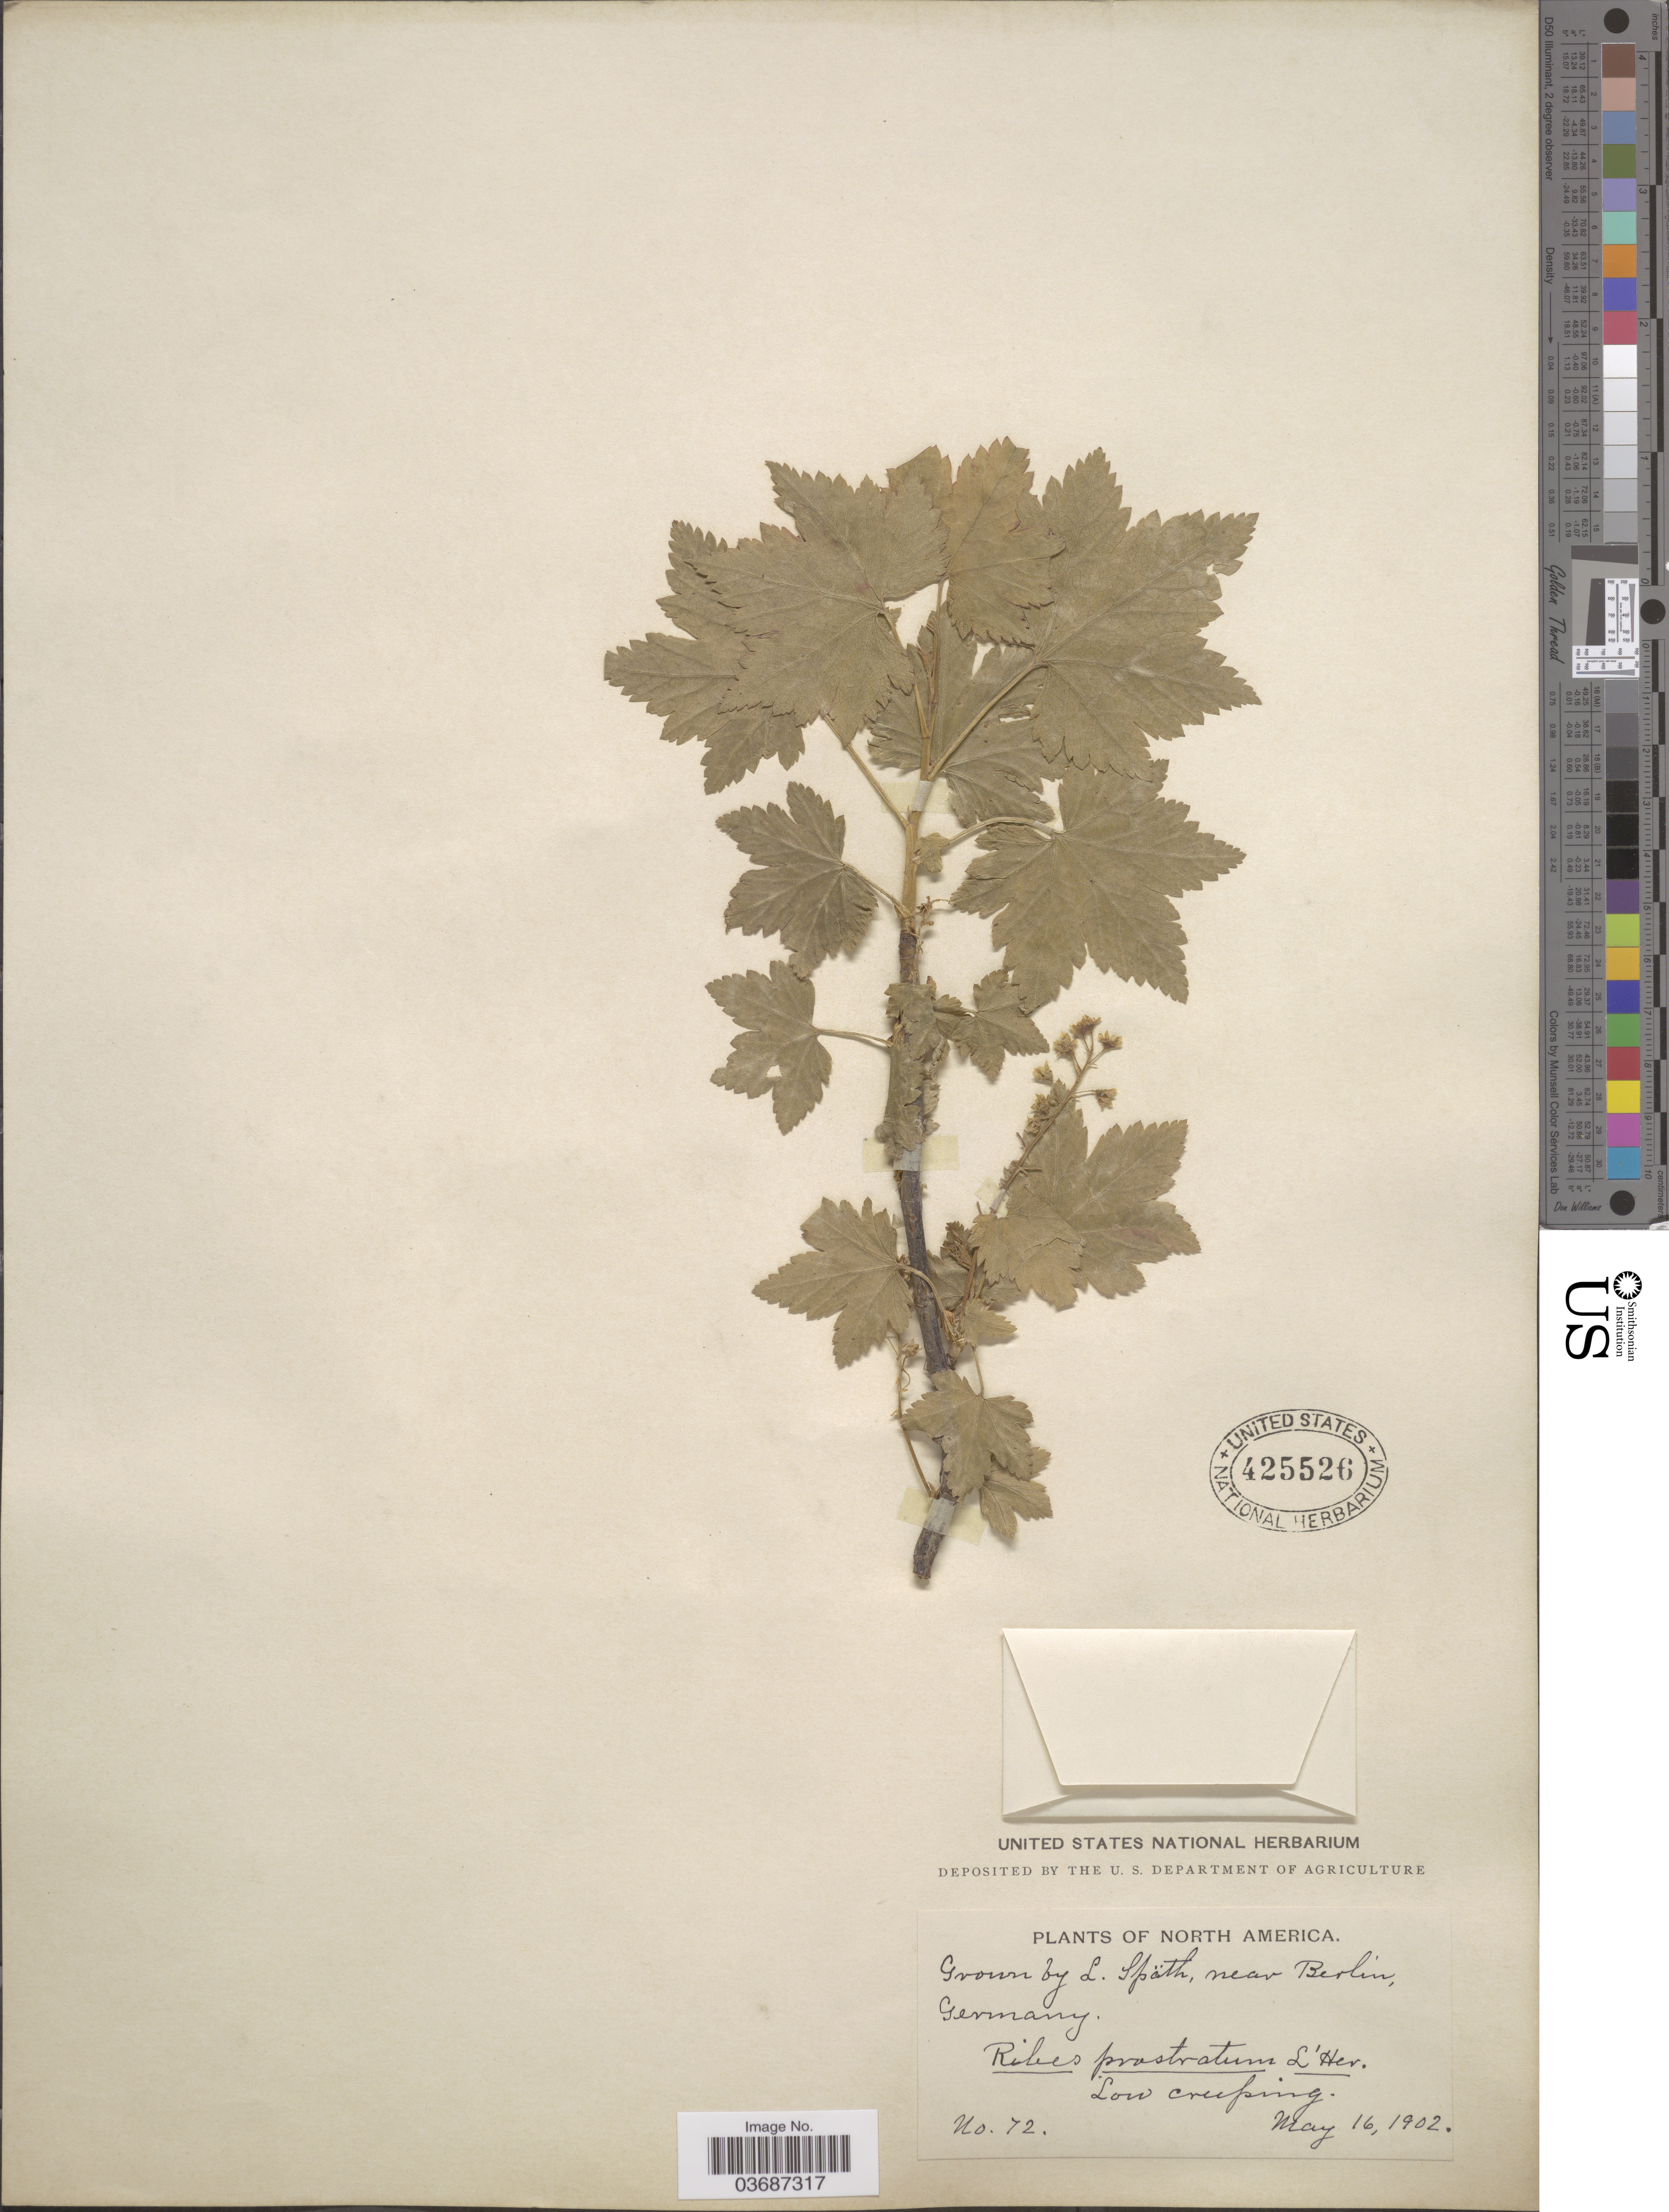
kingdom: Plantae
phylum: Tracheophyta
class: Magnoliopsida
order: Saxifragales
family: Grossulariaceae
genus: Ribes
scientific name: Ribes glandulosum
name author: Ruiz & Pav.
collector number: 72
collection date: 1902-05-16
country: Germany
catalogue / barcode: US 425526